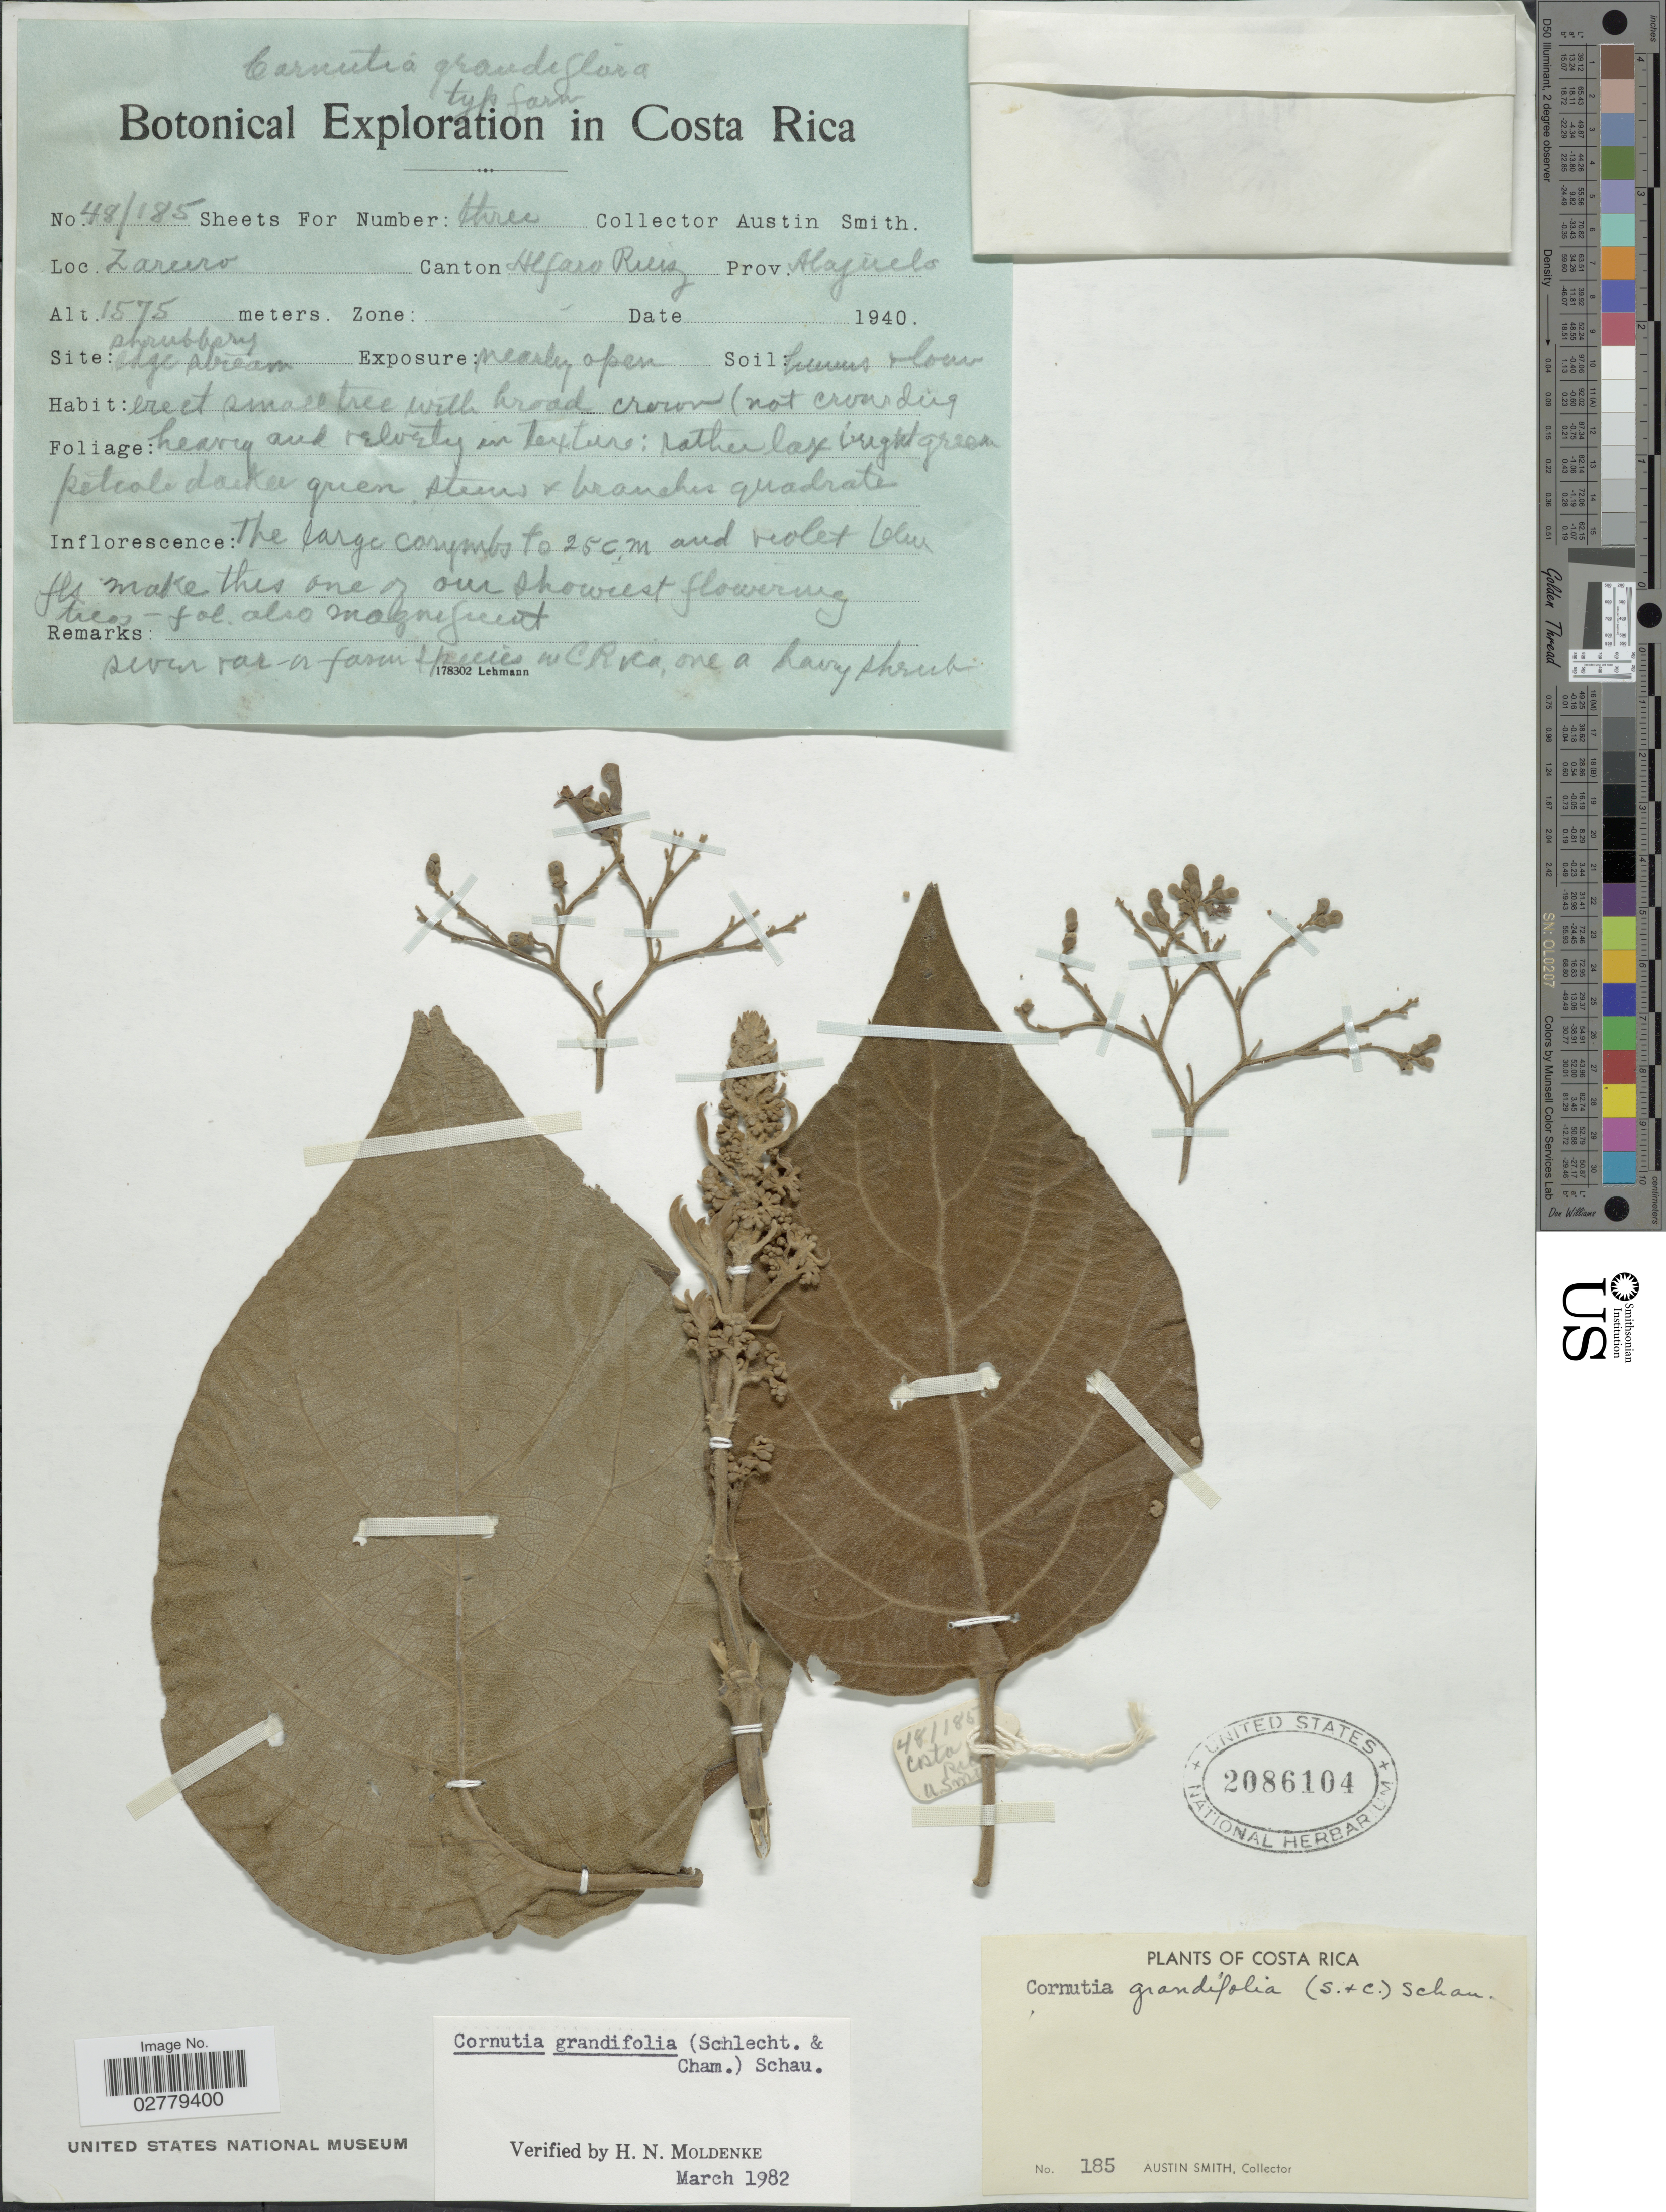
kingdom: Plantae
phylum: Tracheophyta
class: Magnoliopsida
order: Lamiales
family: Lamiaceae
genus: Cornutia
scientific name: Cornutia grandifolia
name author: (Cham. & Schltdl.) Schauer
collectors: Aust P. Smith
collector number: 48/185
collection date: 1940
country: Costa Rica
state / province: Alajuela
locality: Zarcero. Canton Alfaro Ruiz.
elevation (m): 1575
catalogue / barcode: US 2086104